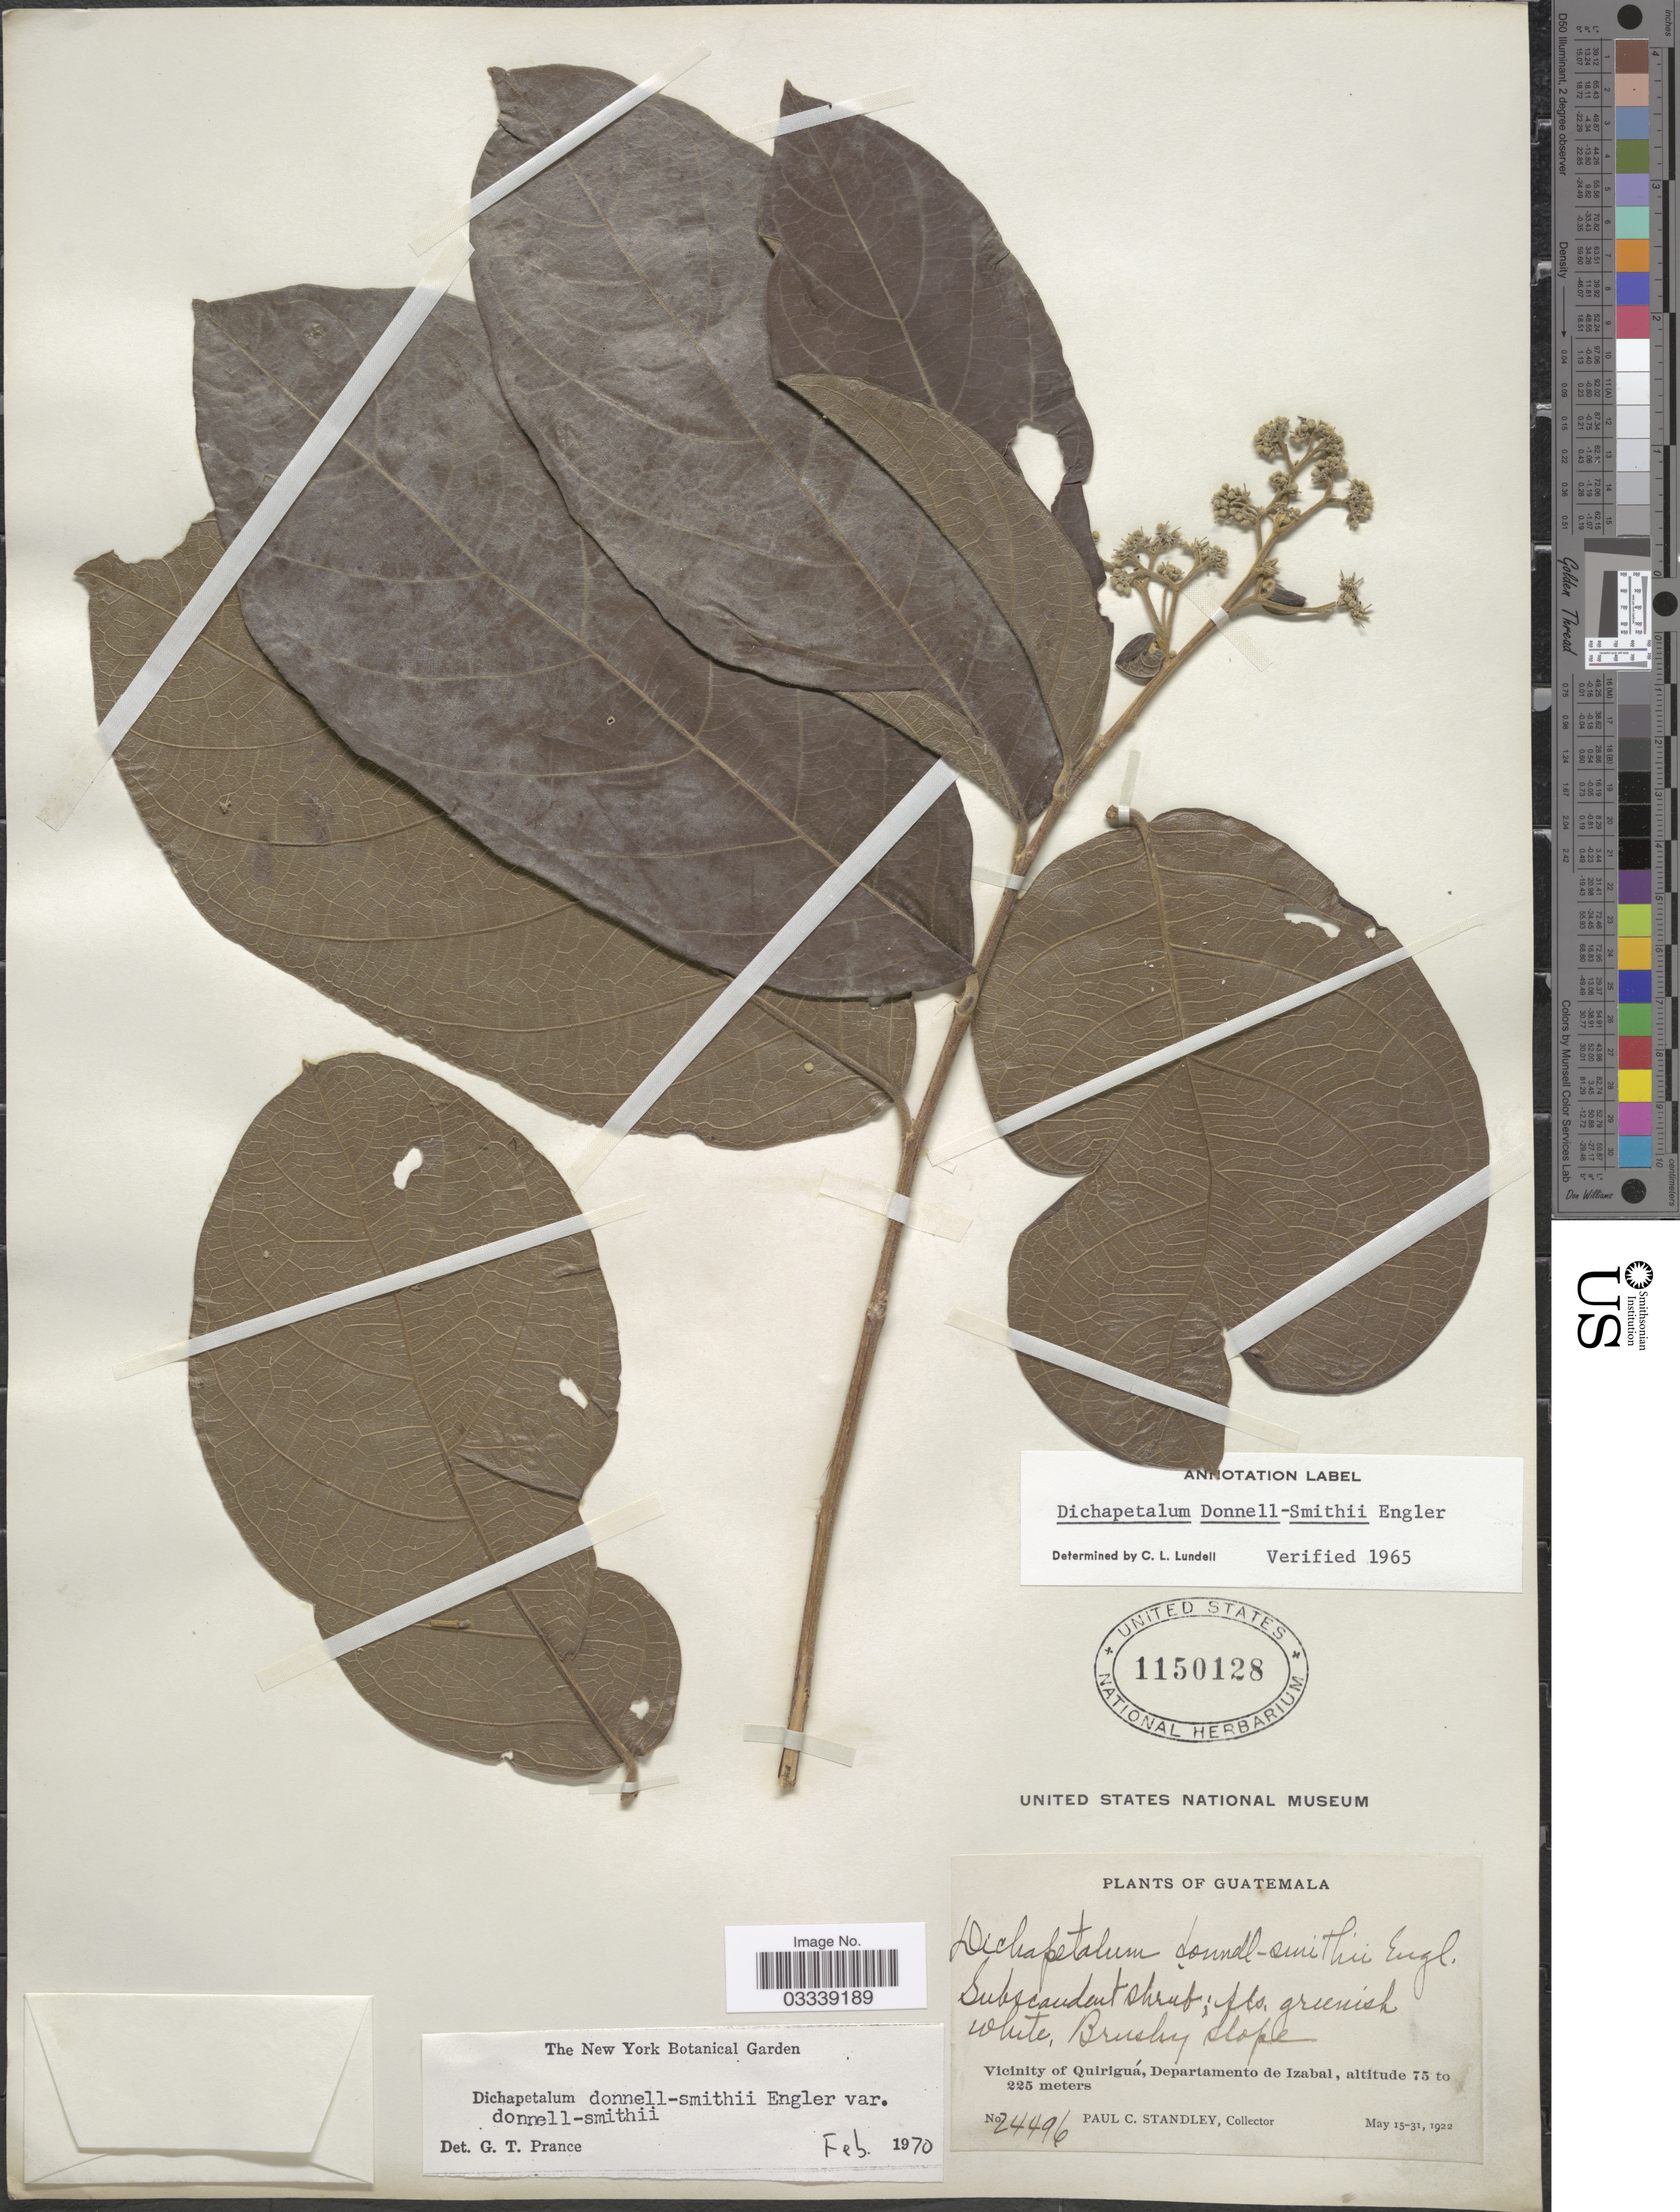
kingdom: Plantae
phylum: Tracheophyta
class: Magnoliopsida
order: Malpighiales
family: Dichapetalaceae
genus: Dichapetalum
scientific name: Dichapetalum donnell-smithii var. donnell-smithii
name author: Engl.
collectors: P. C. Standley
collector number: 24496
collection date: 1922-05-15/1922-05-31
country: Guatemala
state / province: Izabal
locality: Vicinity of Quiriguá, Departamento de Izabal.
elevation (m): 75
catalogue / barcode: US 1150128